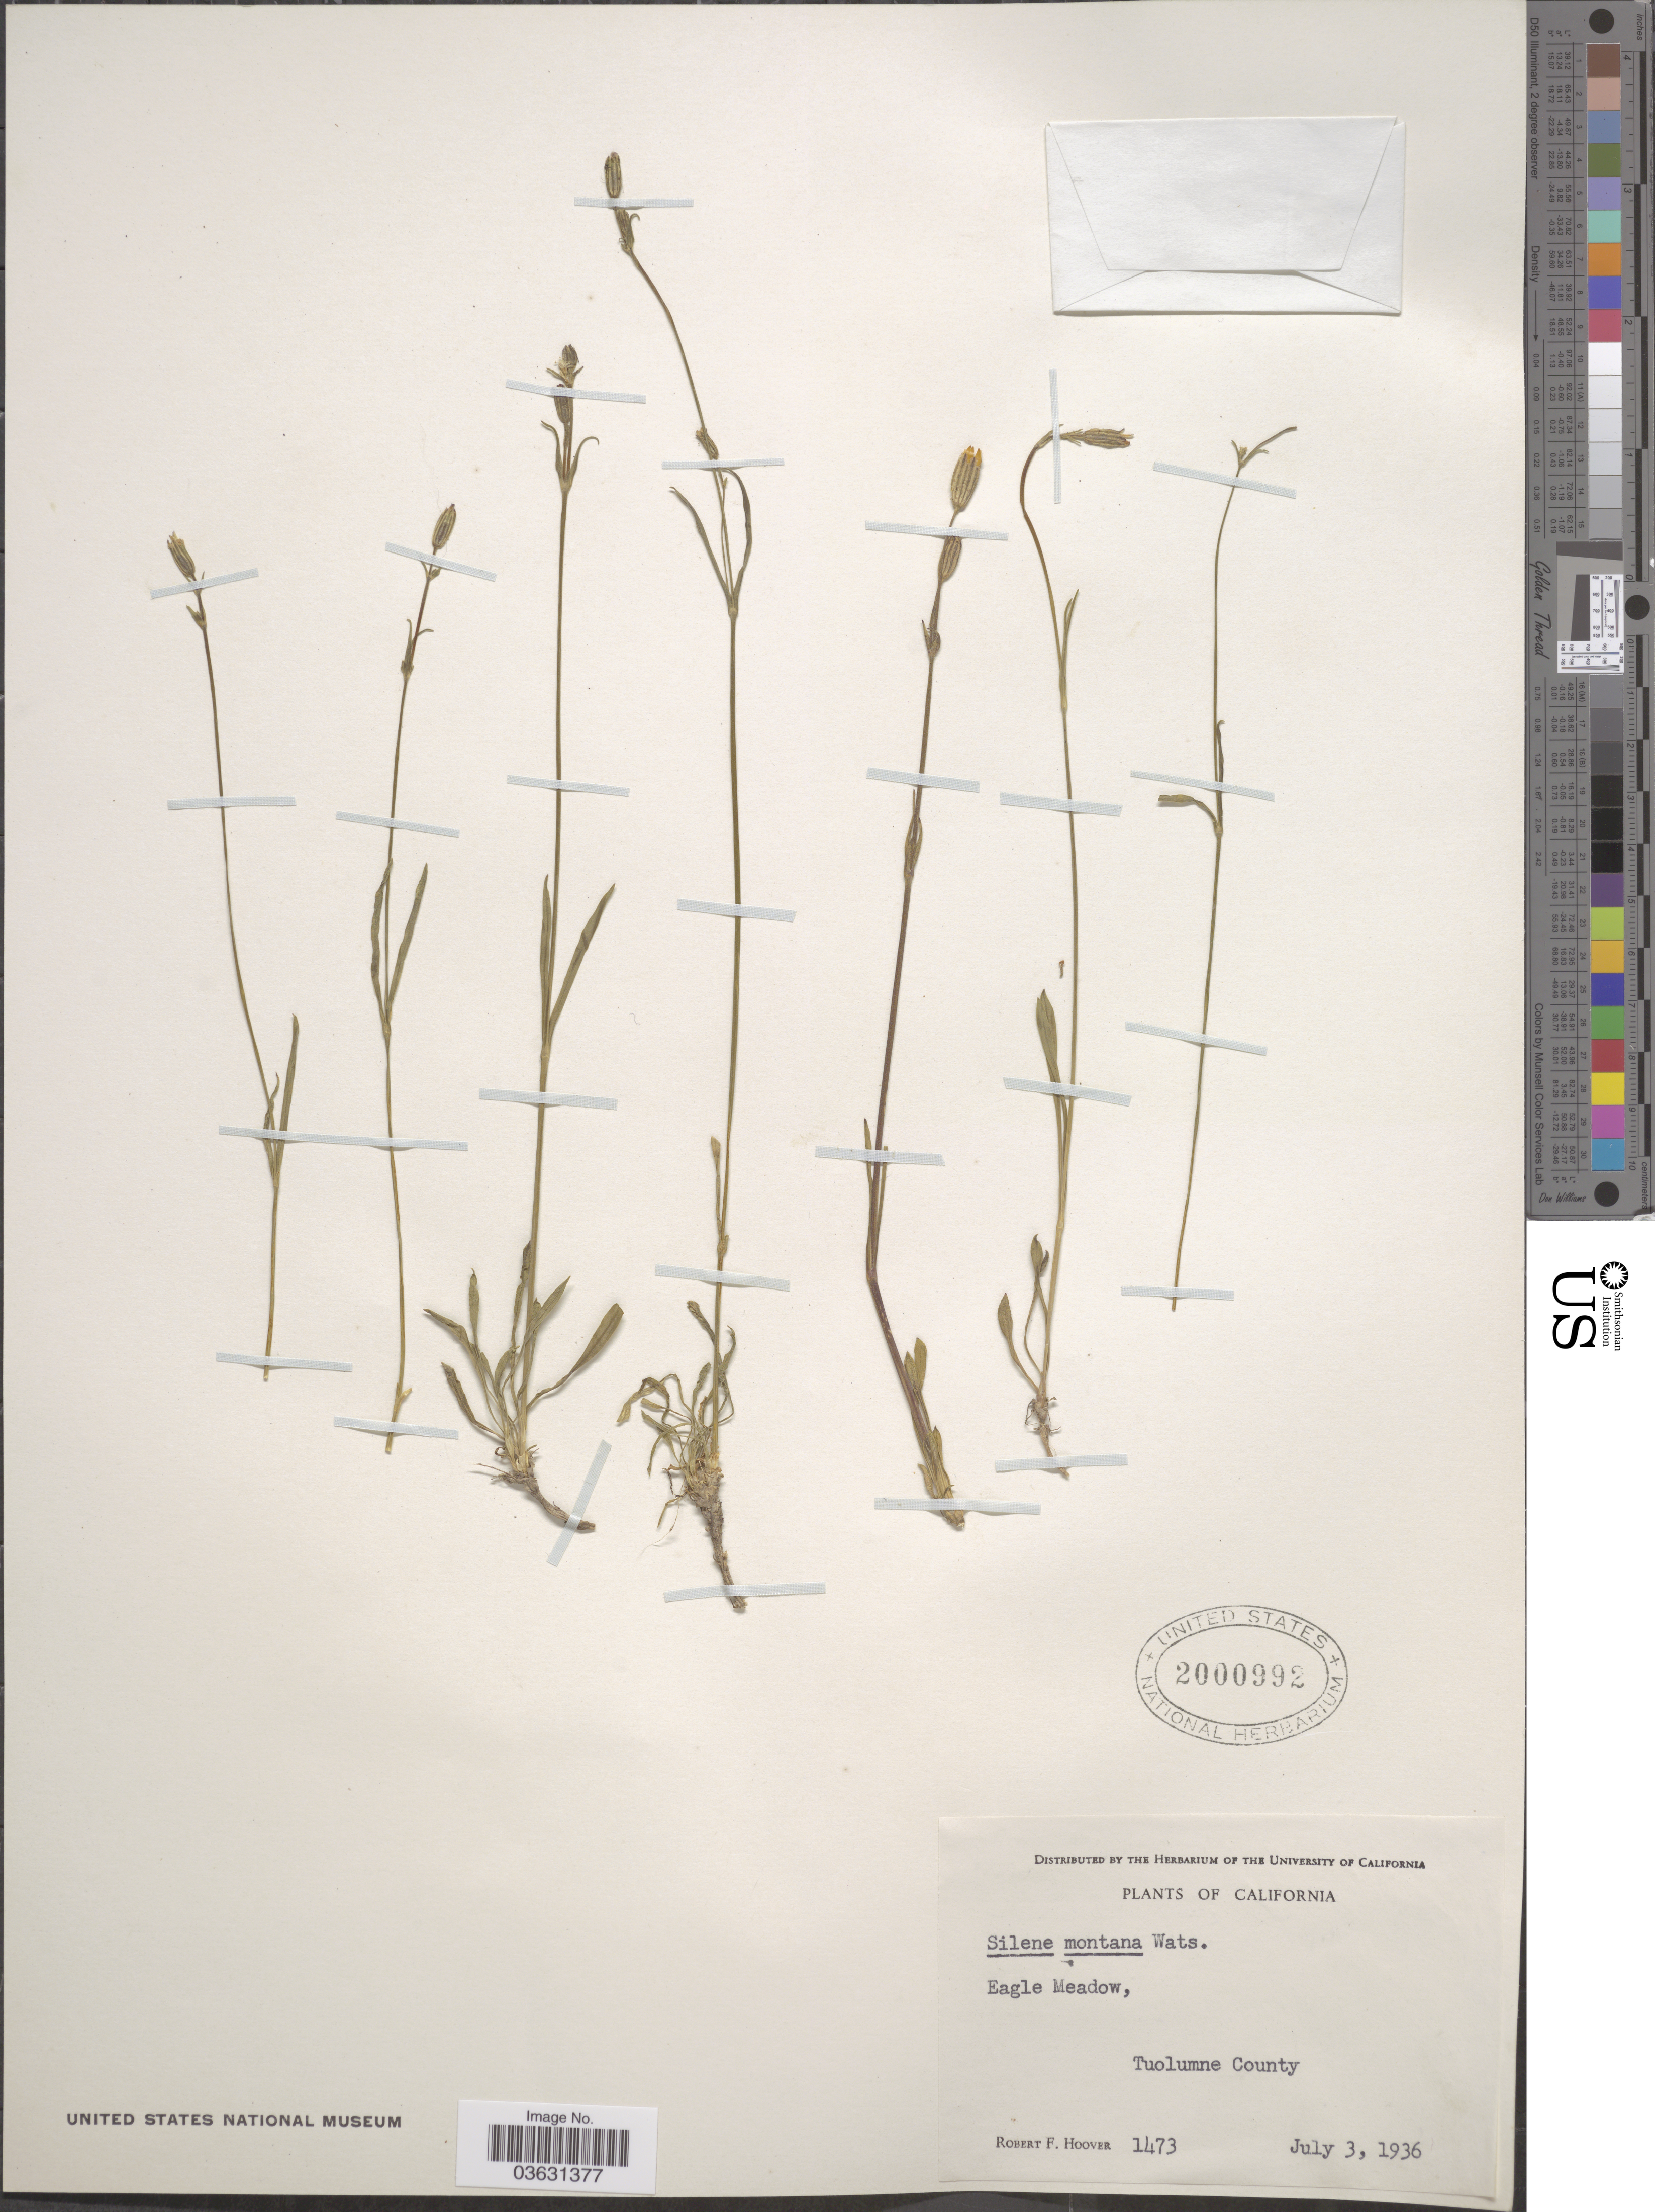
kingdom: Plantae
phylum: Tracheophyta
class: Magnoliopsida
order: Caryophyllales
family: Caryophyllaceae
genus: Silene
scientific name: Silene montana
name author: Arrond.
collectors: R. F. Hoover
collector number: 1473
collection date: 1936-07-03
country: United States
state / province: California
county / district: Tuolumne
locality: Eagle Meadow, Tuolumne County.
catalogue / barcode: US 2000992